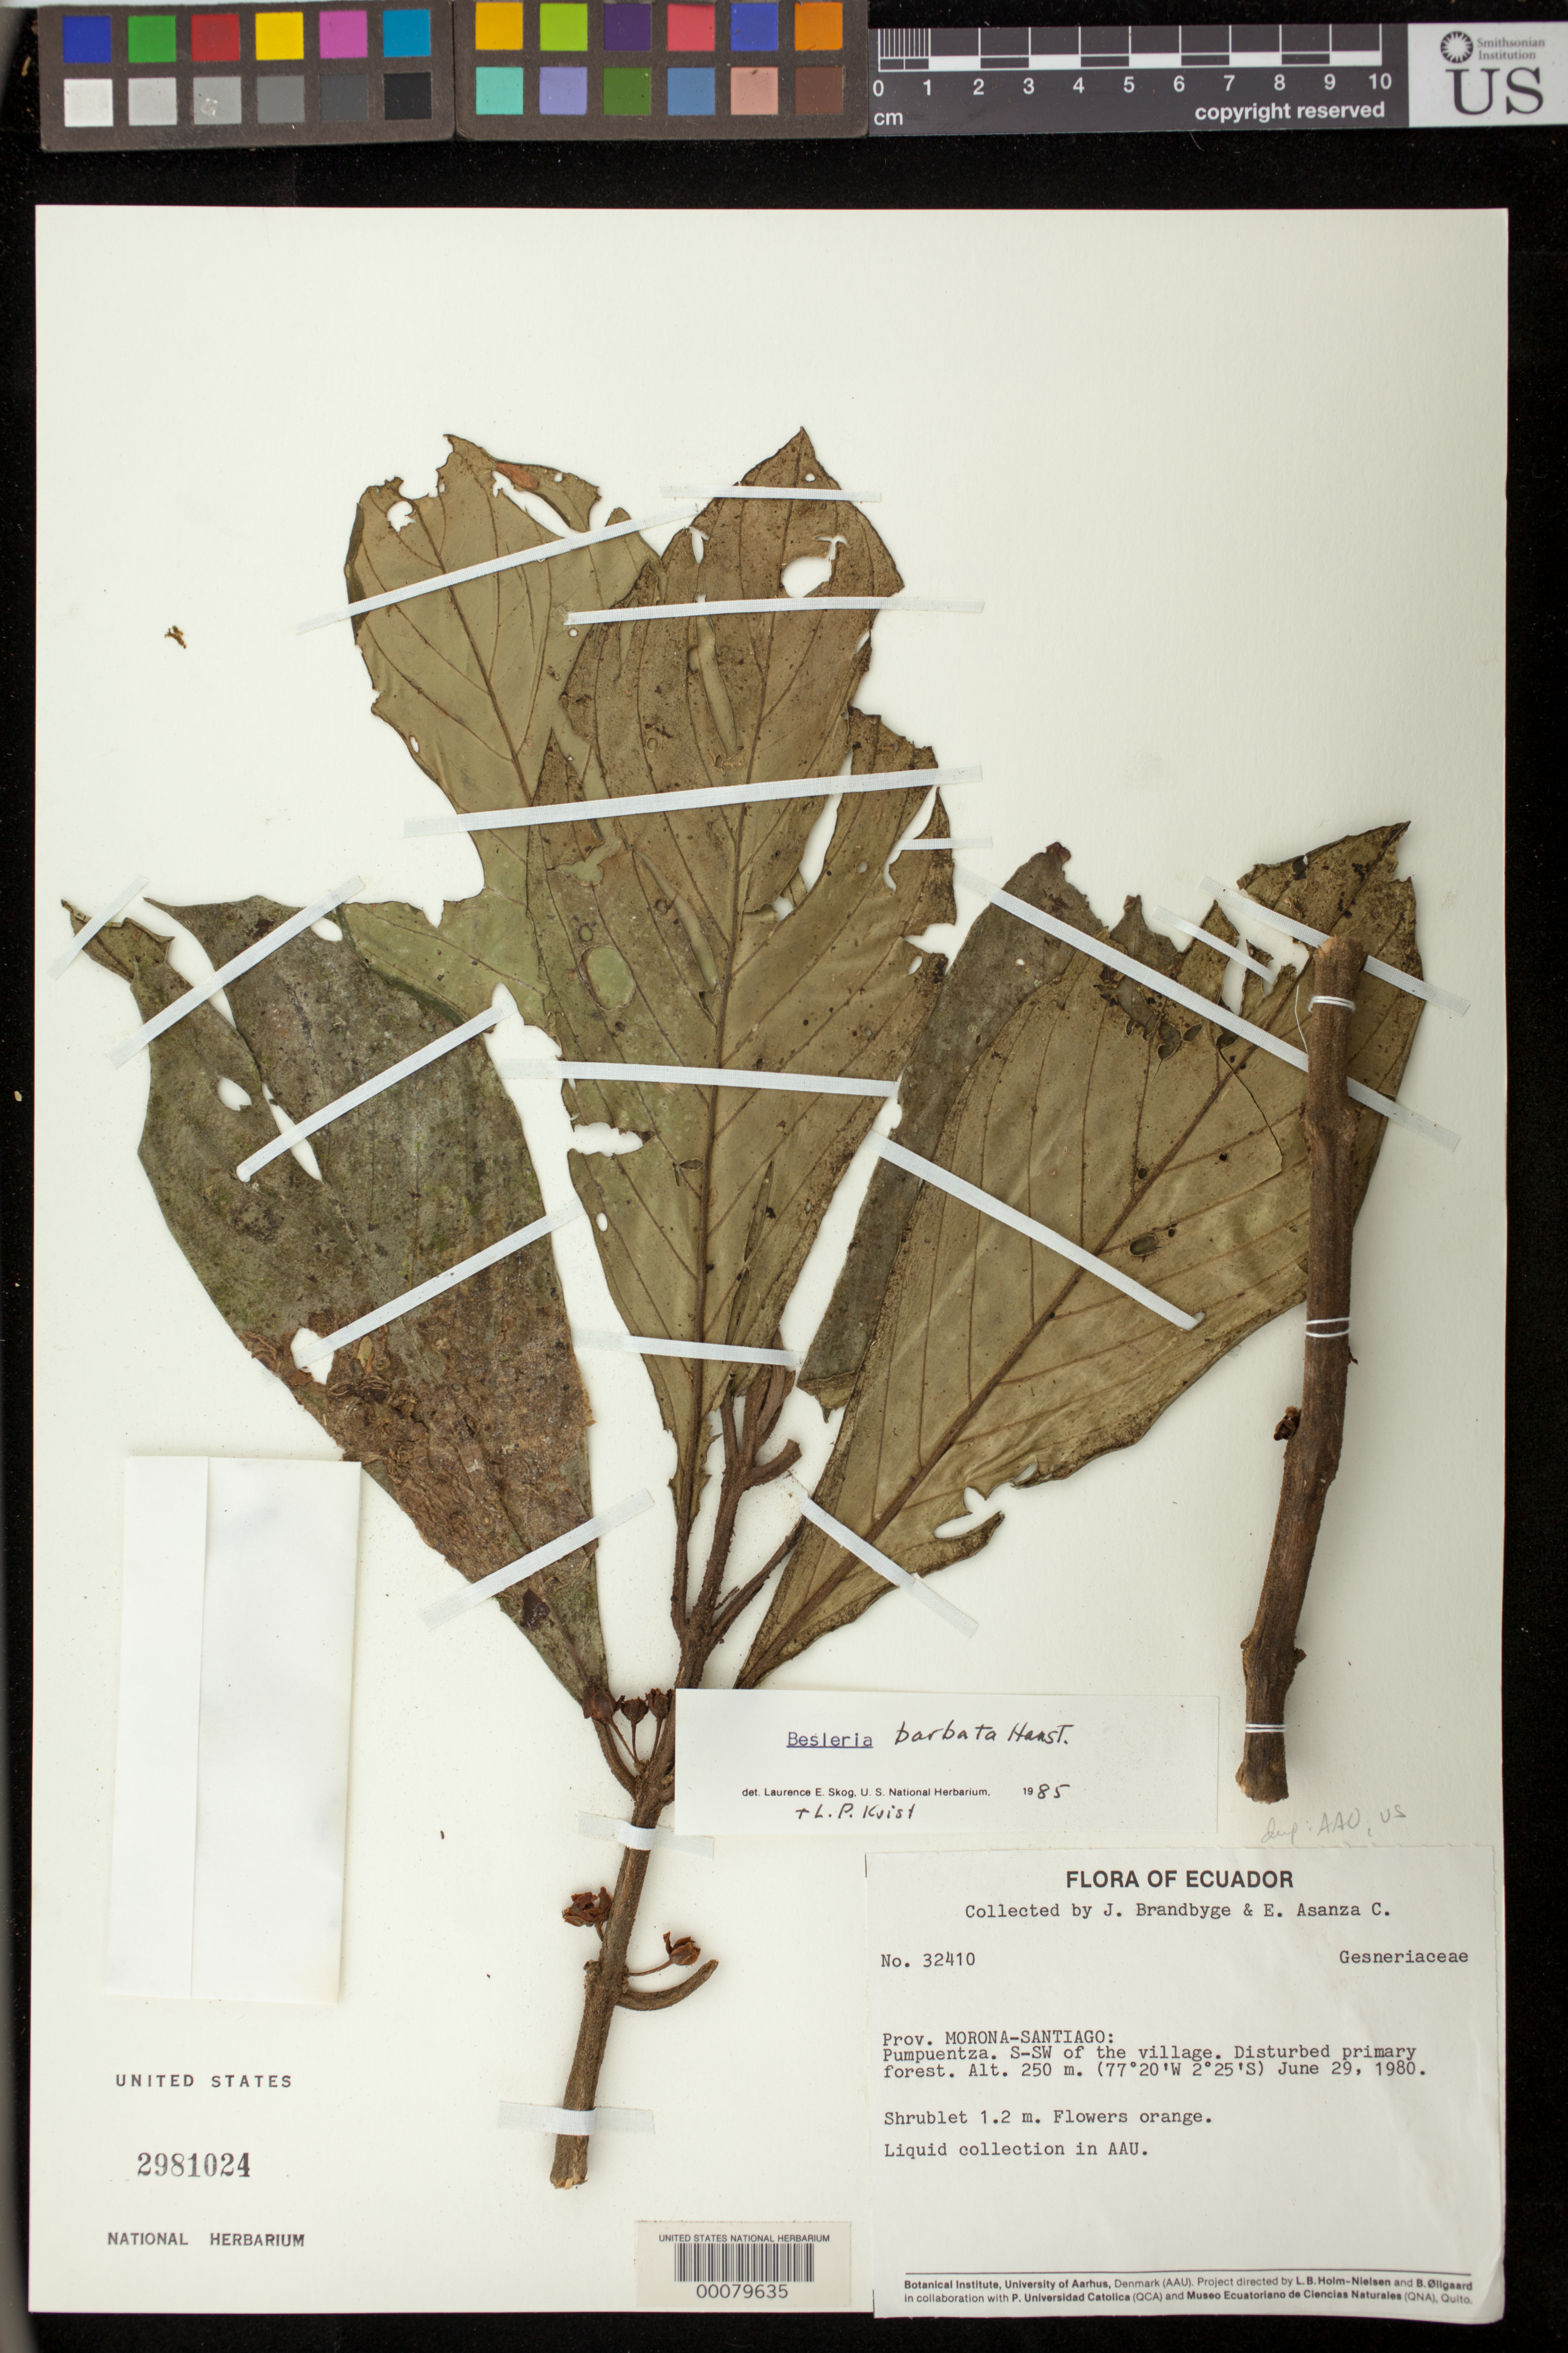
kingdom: Plantae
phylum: Tracheophyta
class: Magnoliopsida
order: Lamiales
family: Gesneriaceae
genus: Besleria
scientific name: Besleria barbata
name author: (Poepp.) Hanst.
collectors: J. Brandbyge & E. Asanza C.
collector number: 32410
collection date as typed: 29 Jun 1980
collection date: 1980-06-29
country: Ecuador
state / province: Morona-Santiago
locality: Pumpuentza, S-SW of the village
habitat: Disturbed primary forest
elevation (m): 250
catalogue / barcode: US 2981024